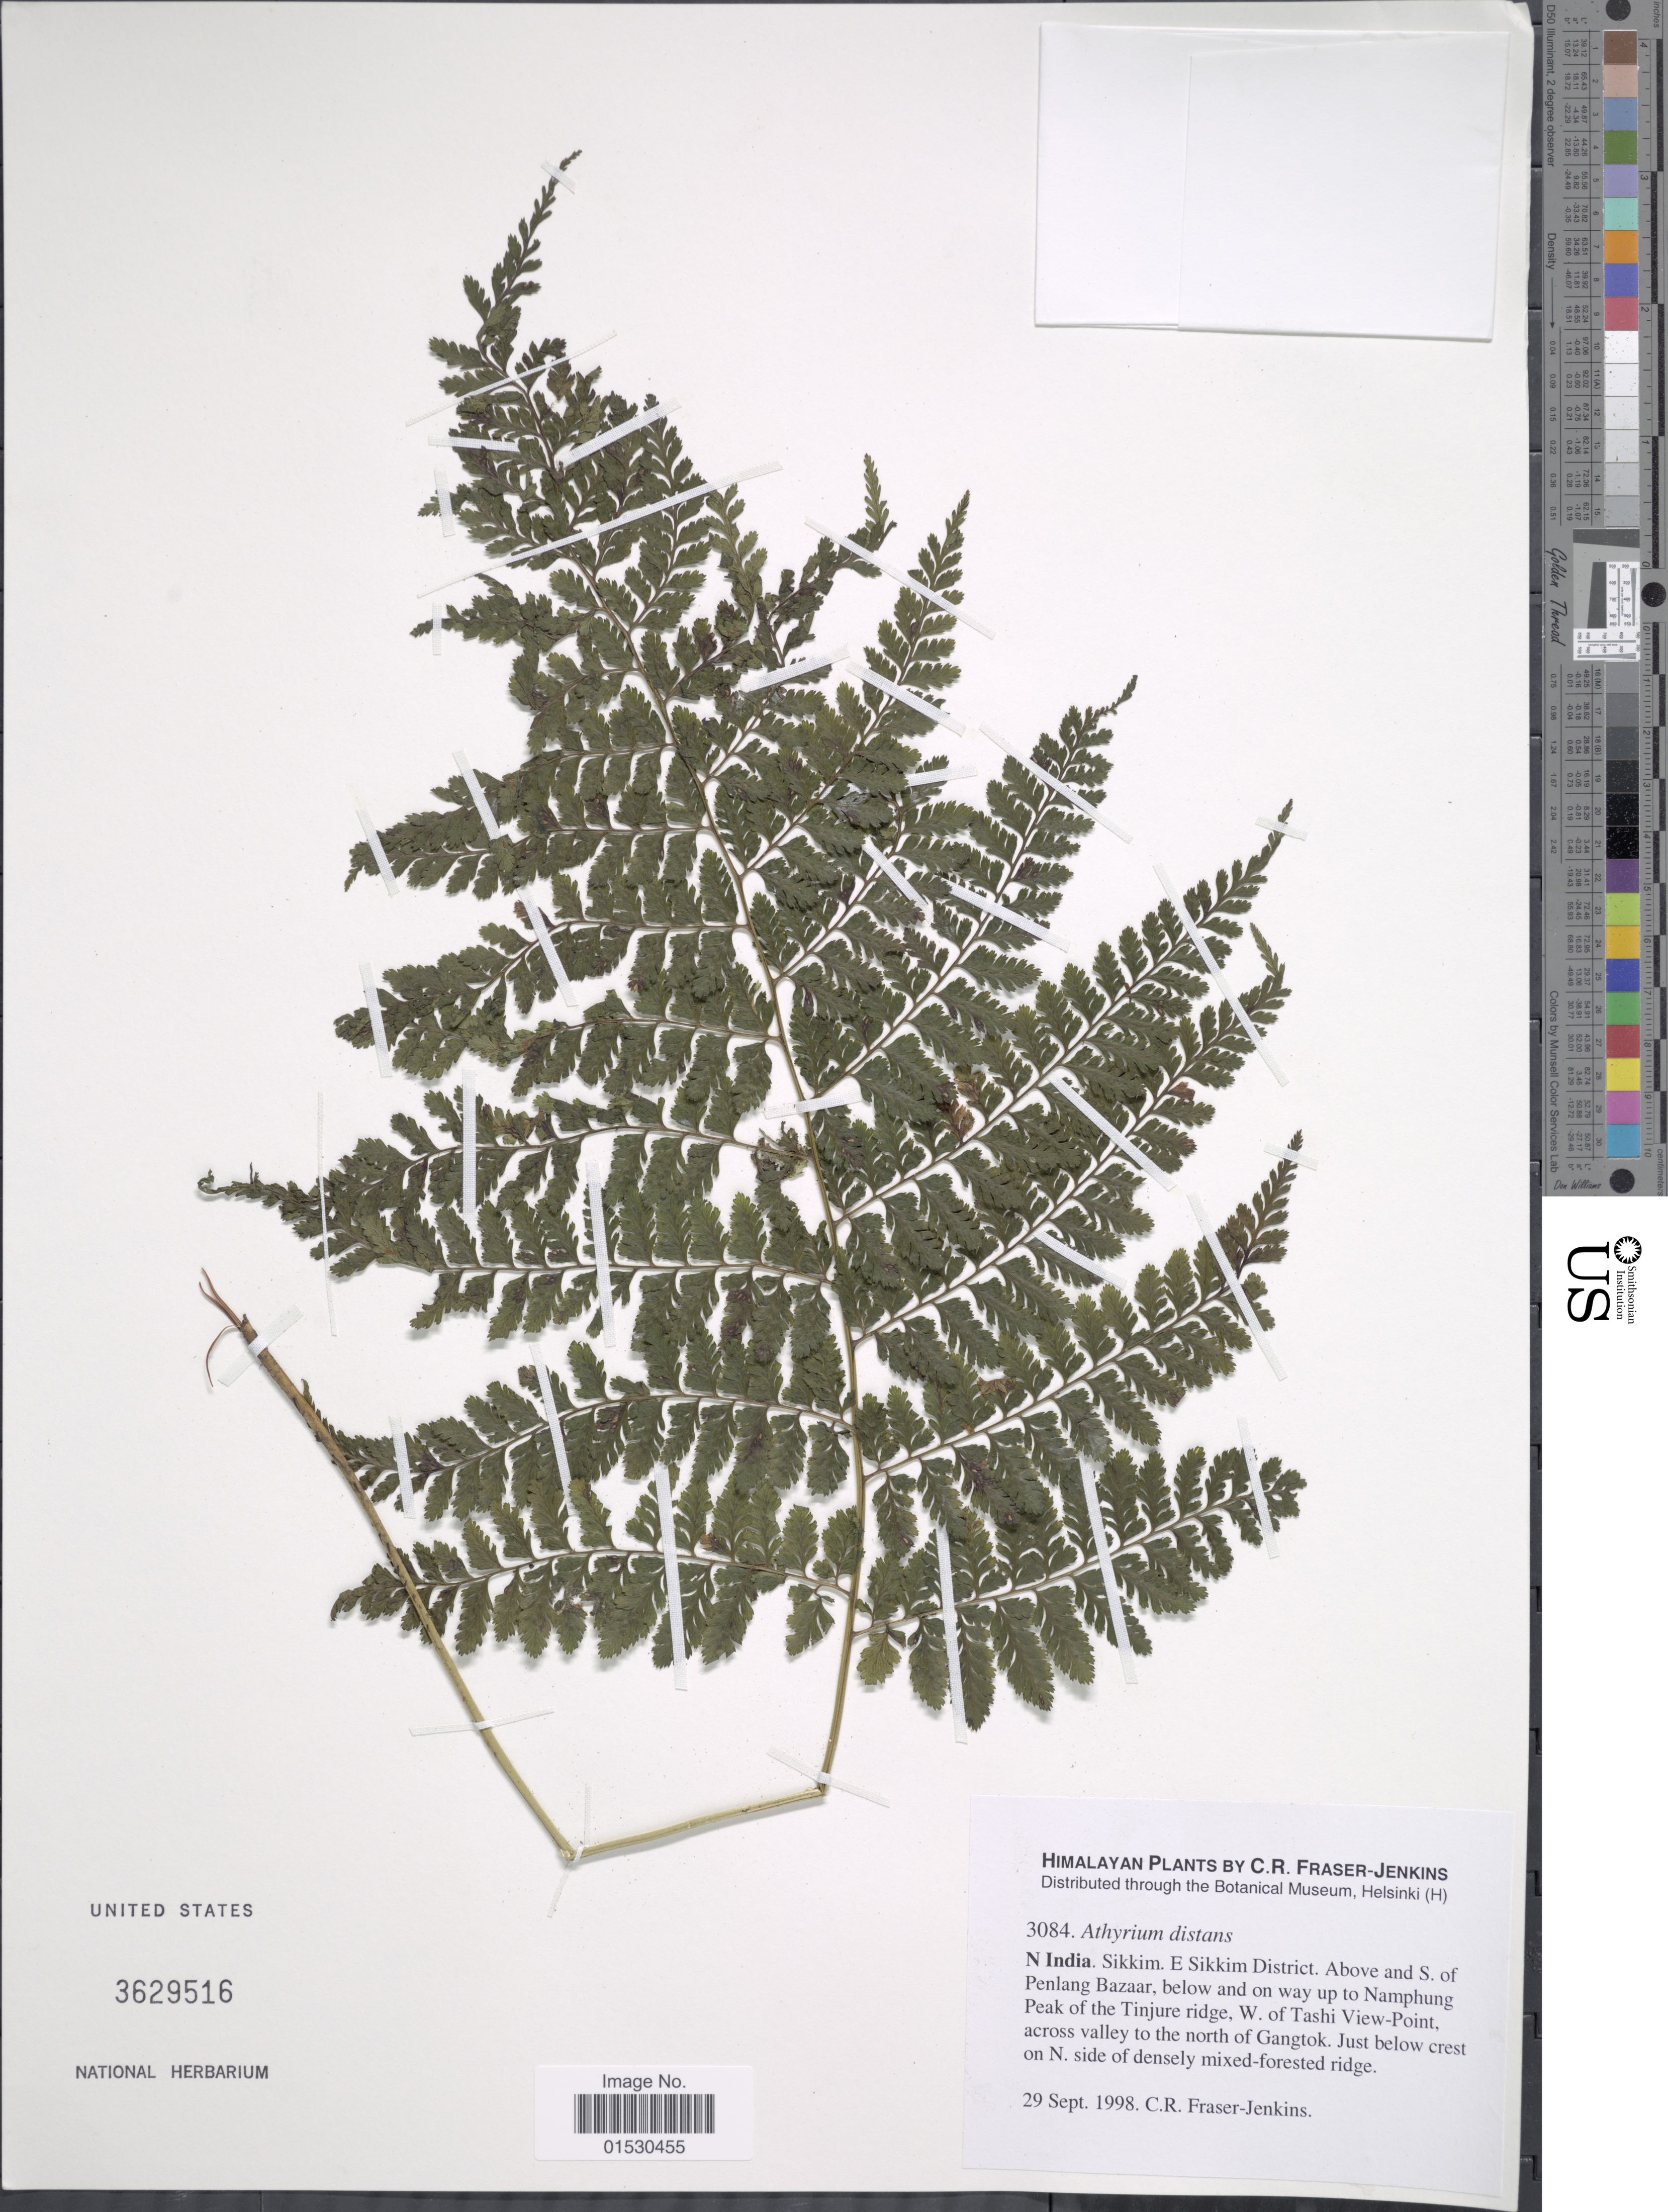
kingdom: Plantae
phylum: Tracheophyta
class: Polypodiopsida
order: Polypodiales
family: Athyriaceae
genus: Athyrium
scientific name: Athyrium distans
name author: (D. Don) T. Moore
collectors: C. R. Fraser-Jenkins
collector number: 3084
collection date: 1998-09-29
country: India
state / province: Sikkim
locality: N India. E Sikkim District. Above and S of Penlang Bazaar, below and on way up to Namphung Peak of the Tinjure ridge, W of Tashi View-Point, across valley to the north of Gangtok. Just below crest on N side of densely mixed forested ridge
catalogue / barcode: US 3629516